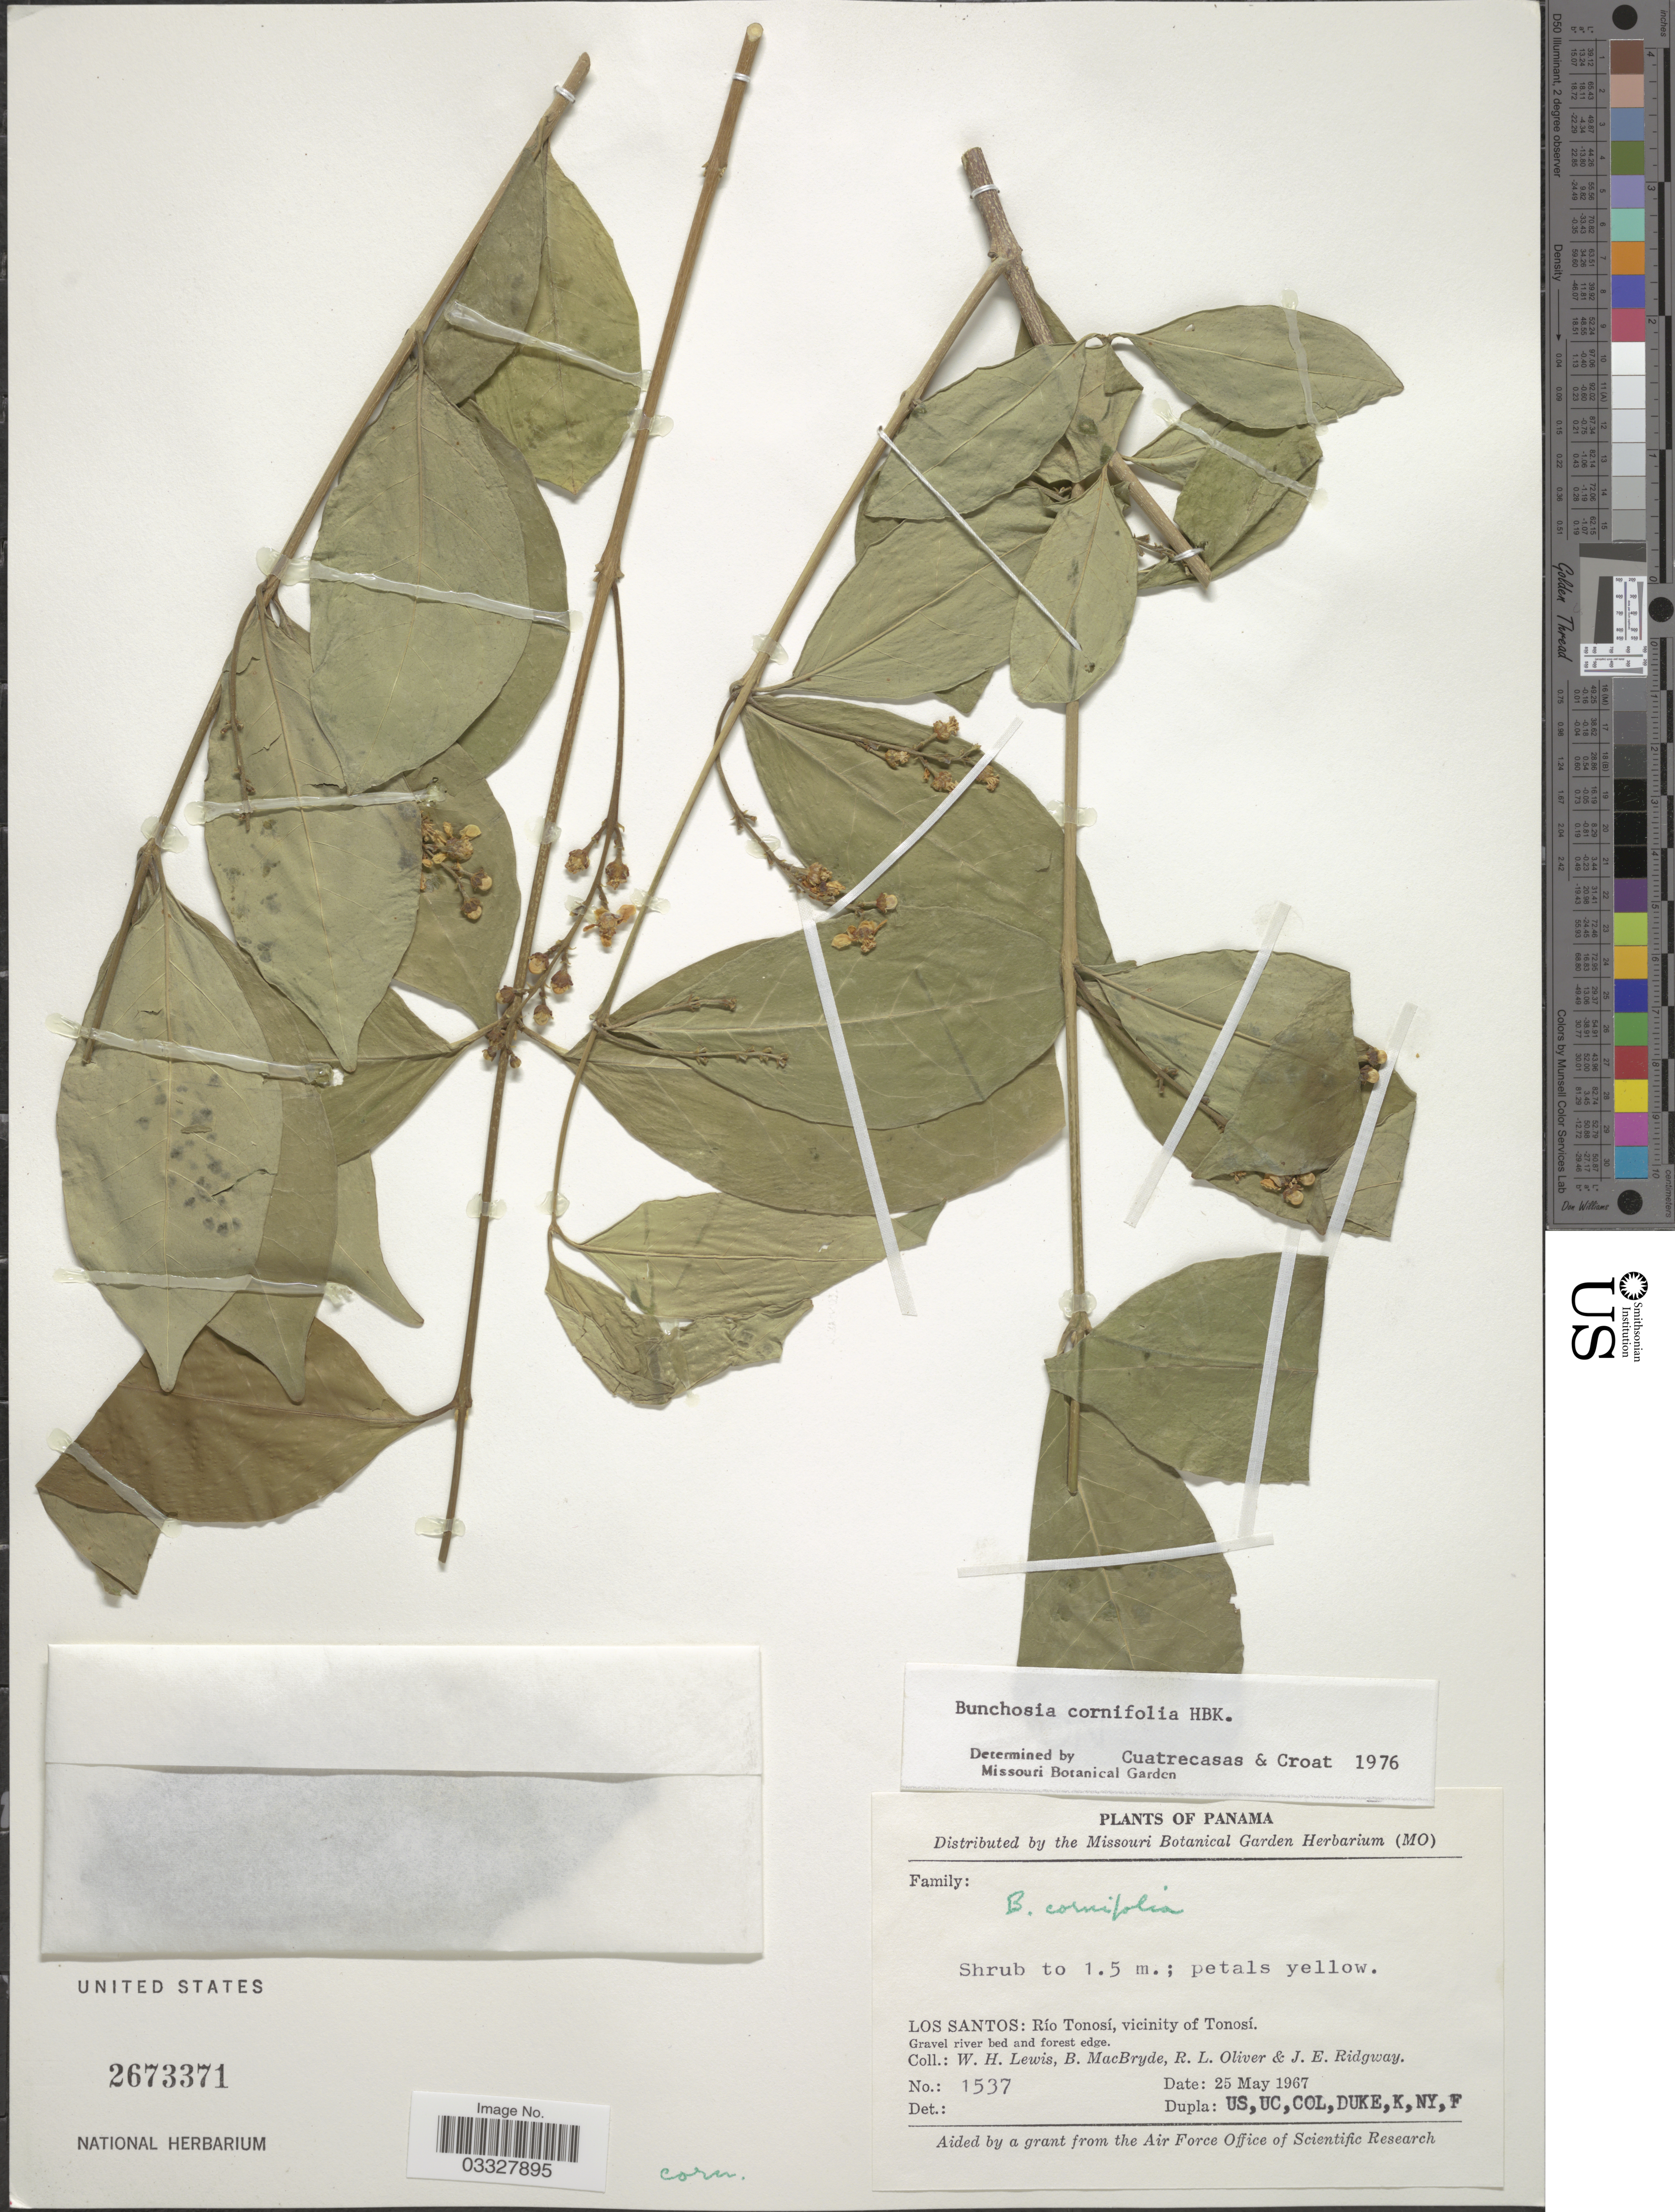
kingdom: Plantae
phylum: Tracheophyta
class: Magnoliopsida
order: Malpighiales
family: Malpighiaceae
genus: Bunchosia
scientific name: Bunchosia cornifolia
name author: Kunth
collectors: W. H. Lewis, B. MacBryde, R. Oliver & J. Ridgway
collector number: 1537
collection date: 1967-05-25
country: Panama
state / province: Los Santos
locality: Río Tonosí, vicinity of Tonosí.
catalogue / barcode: US 2673371